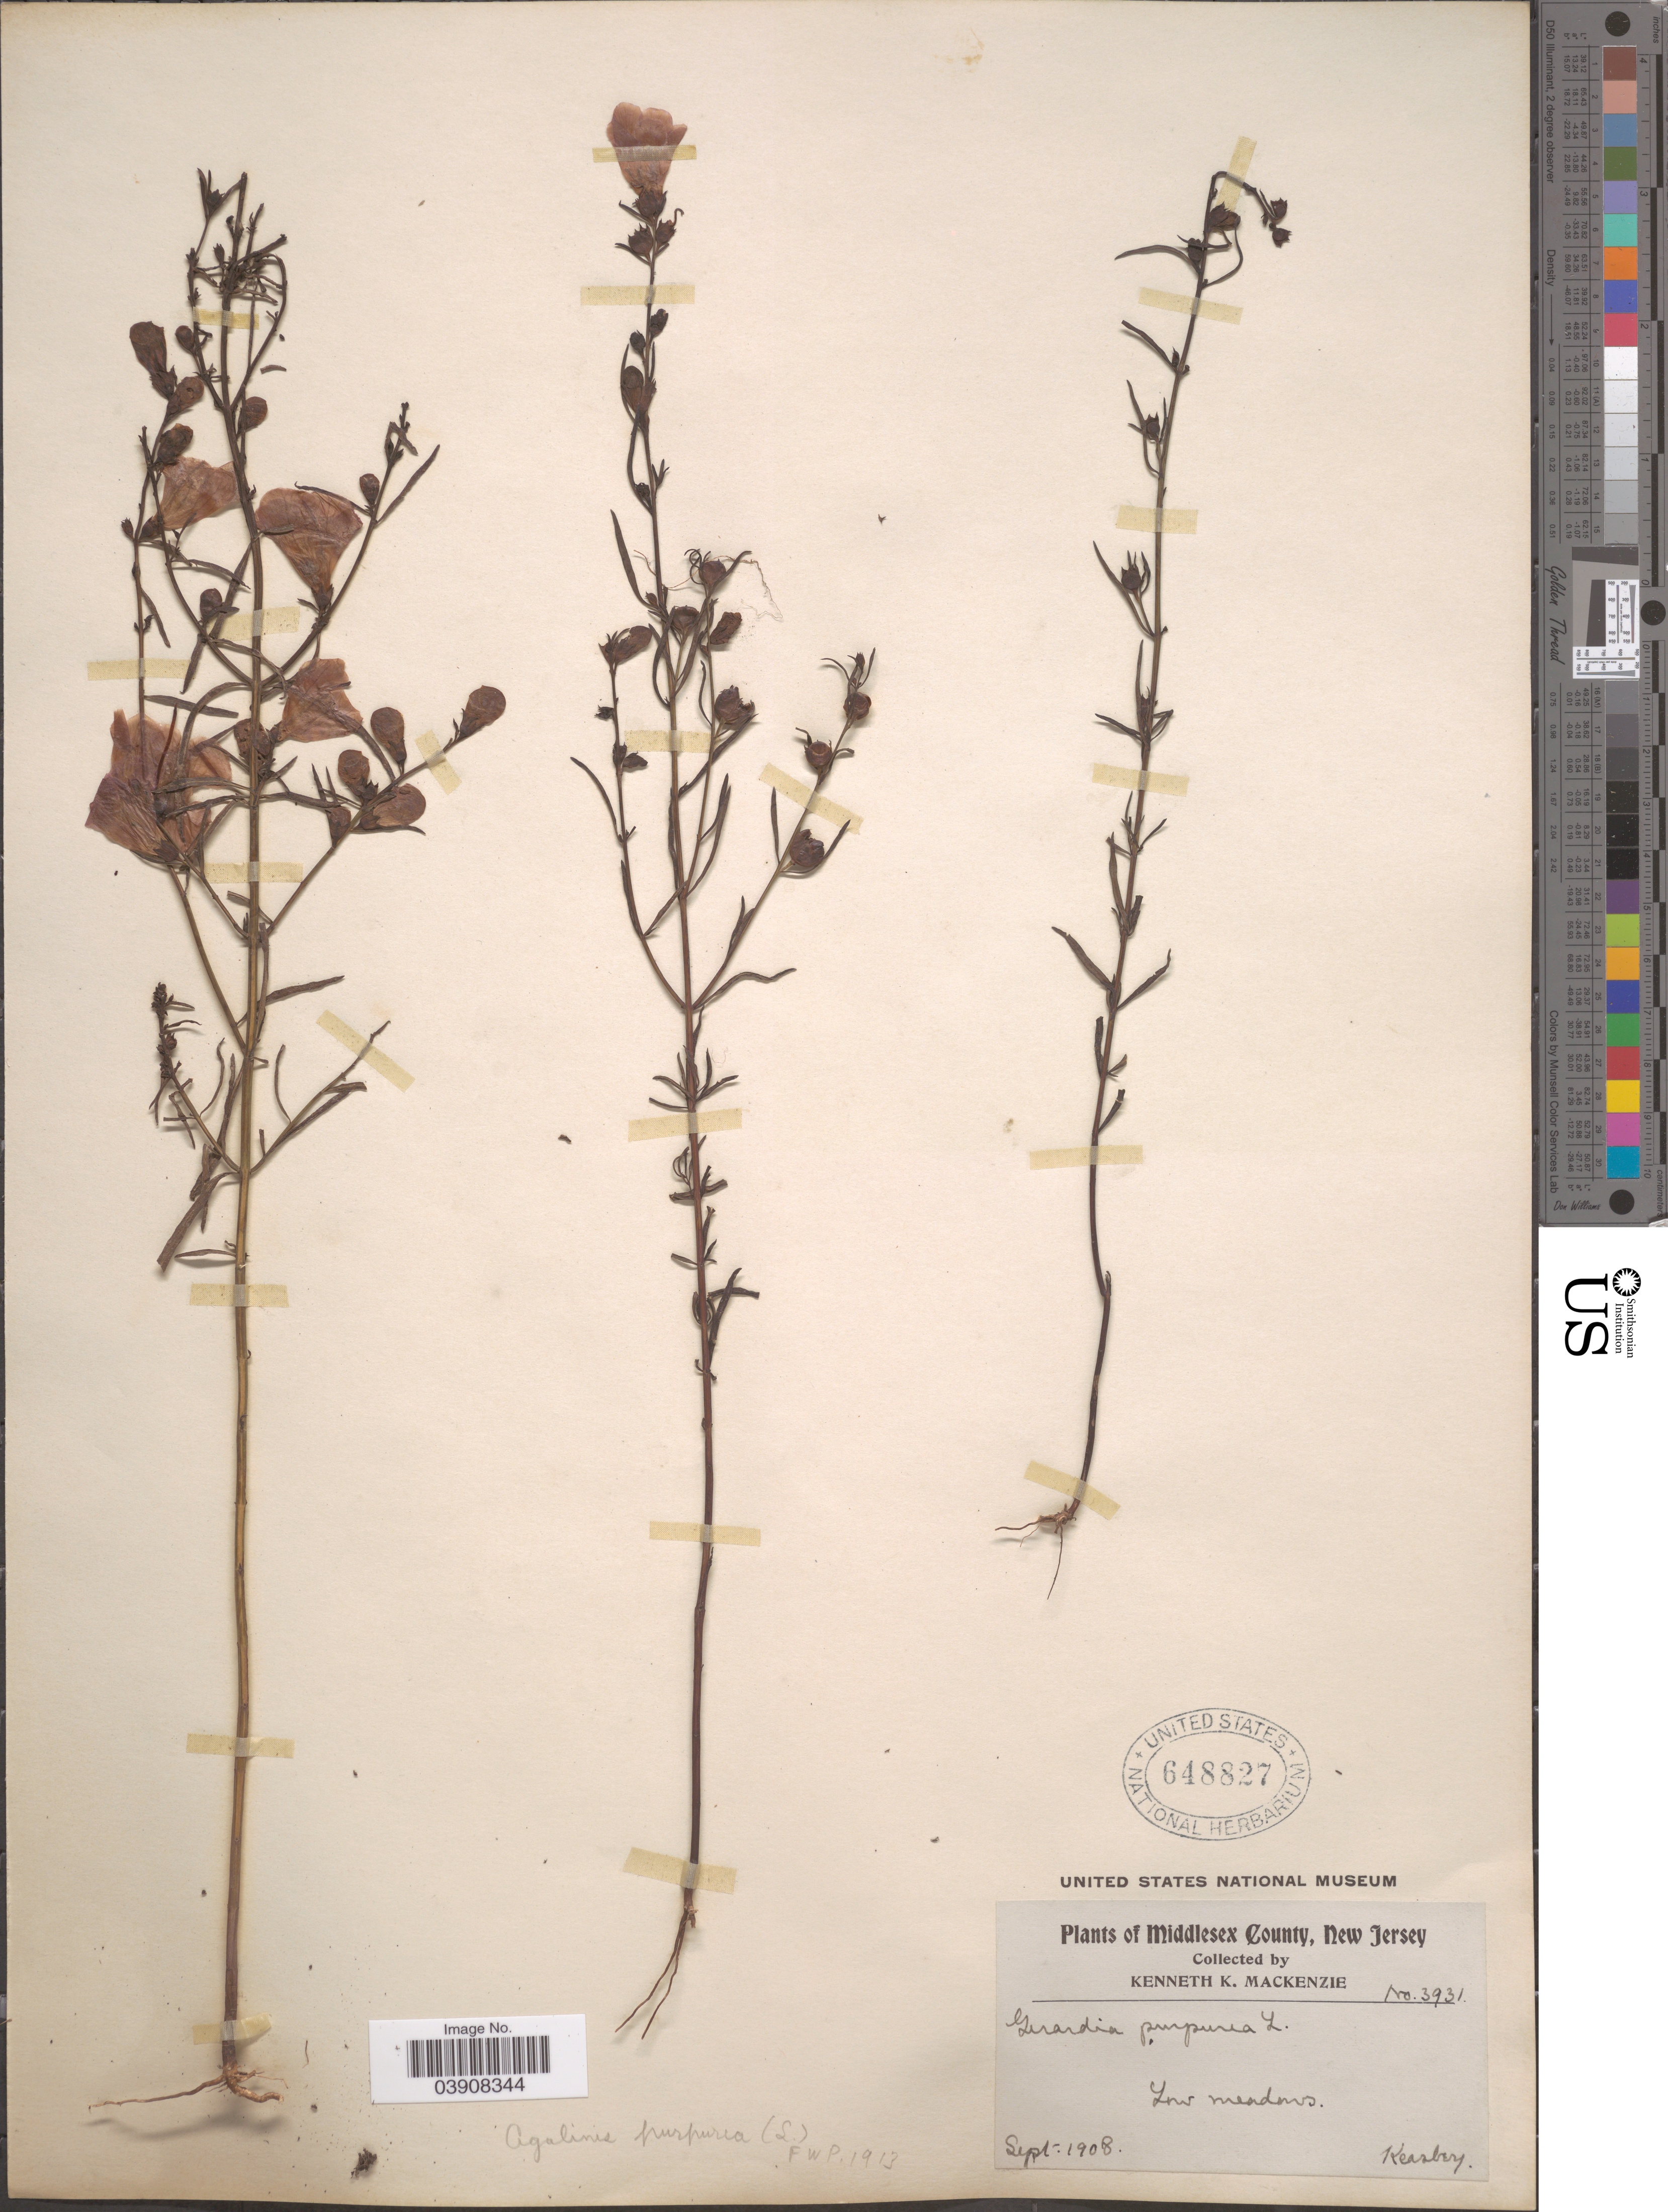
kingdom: Plantae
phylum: Tracheophyta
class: Magnoliopsida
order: Lamiales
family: Orobanchaceae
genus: Agalinis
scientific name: Agalinis purpurea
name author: (L.) Pennell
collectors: K. K. Mackenzie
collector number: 3931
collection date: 1908-09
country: United States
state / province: New Jersey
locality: Middlesex County. Low meadows. Keasbey.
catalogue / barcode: US 648827